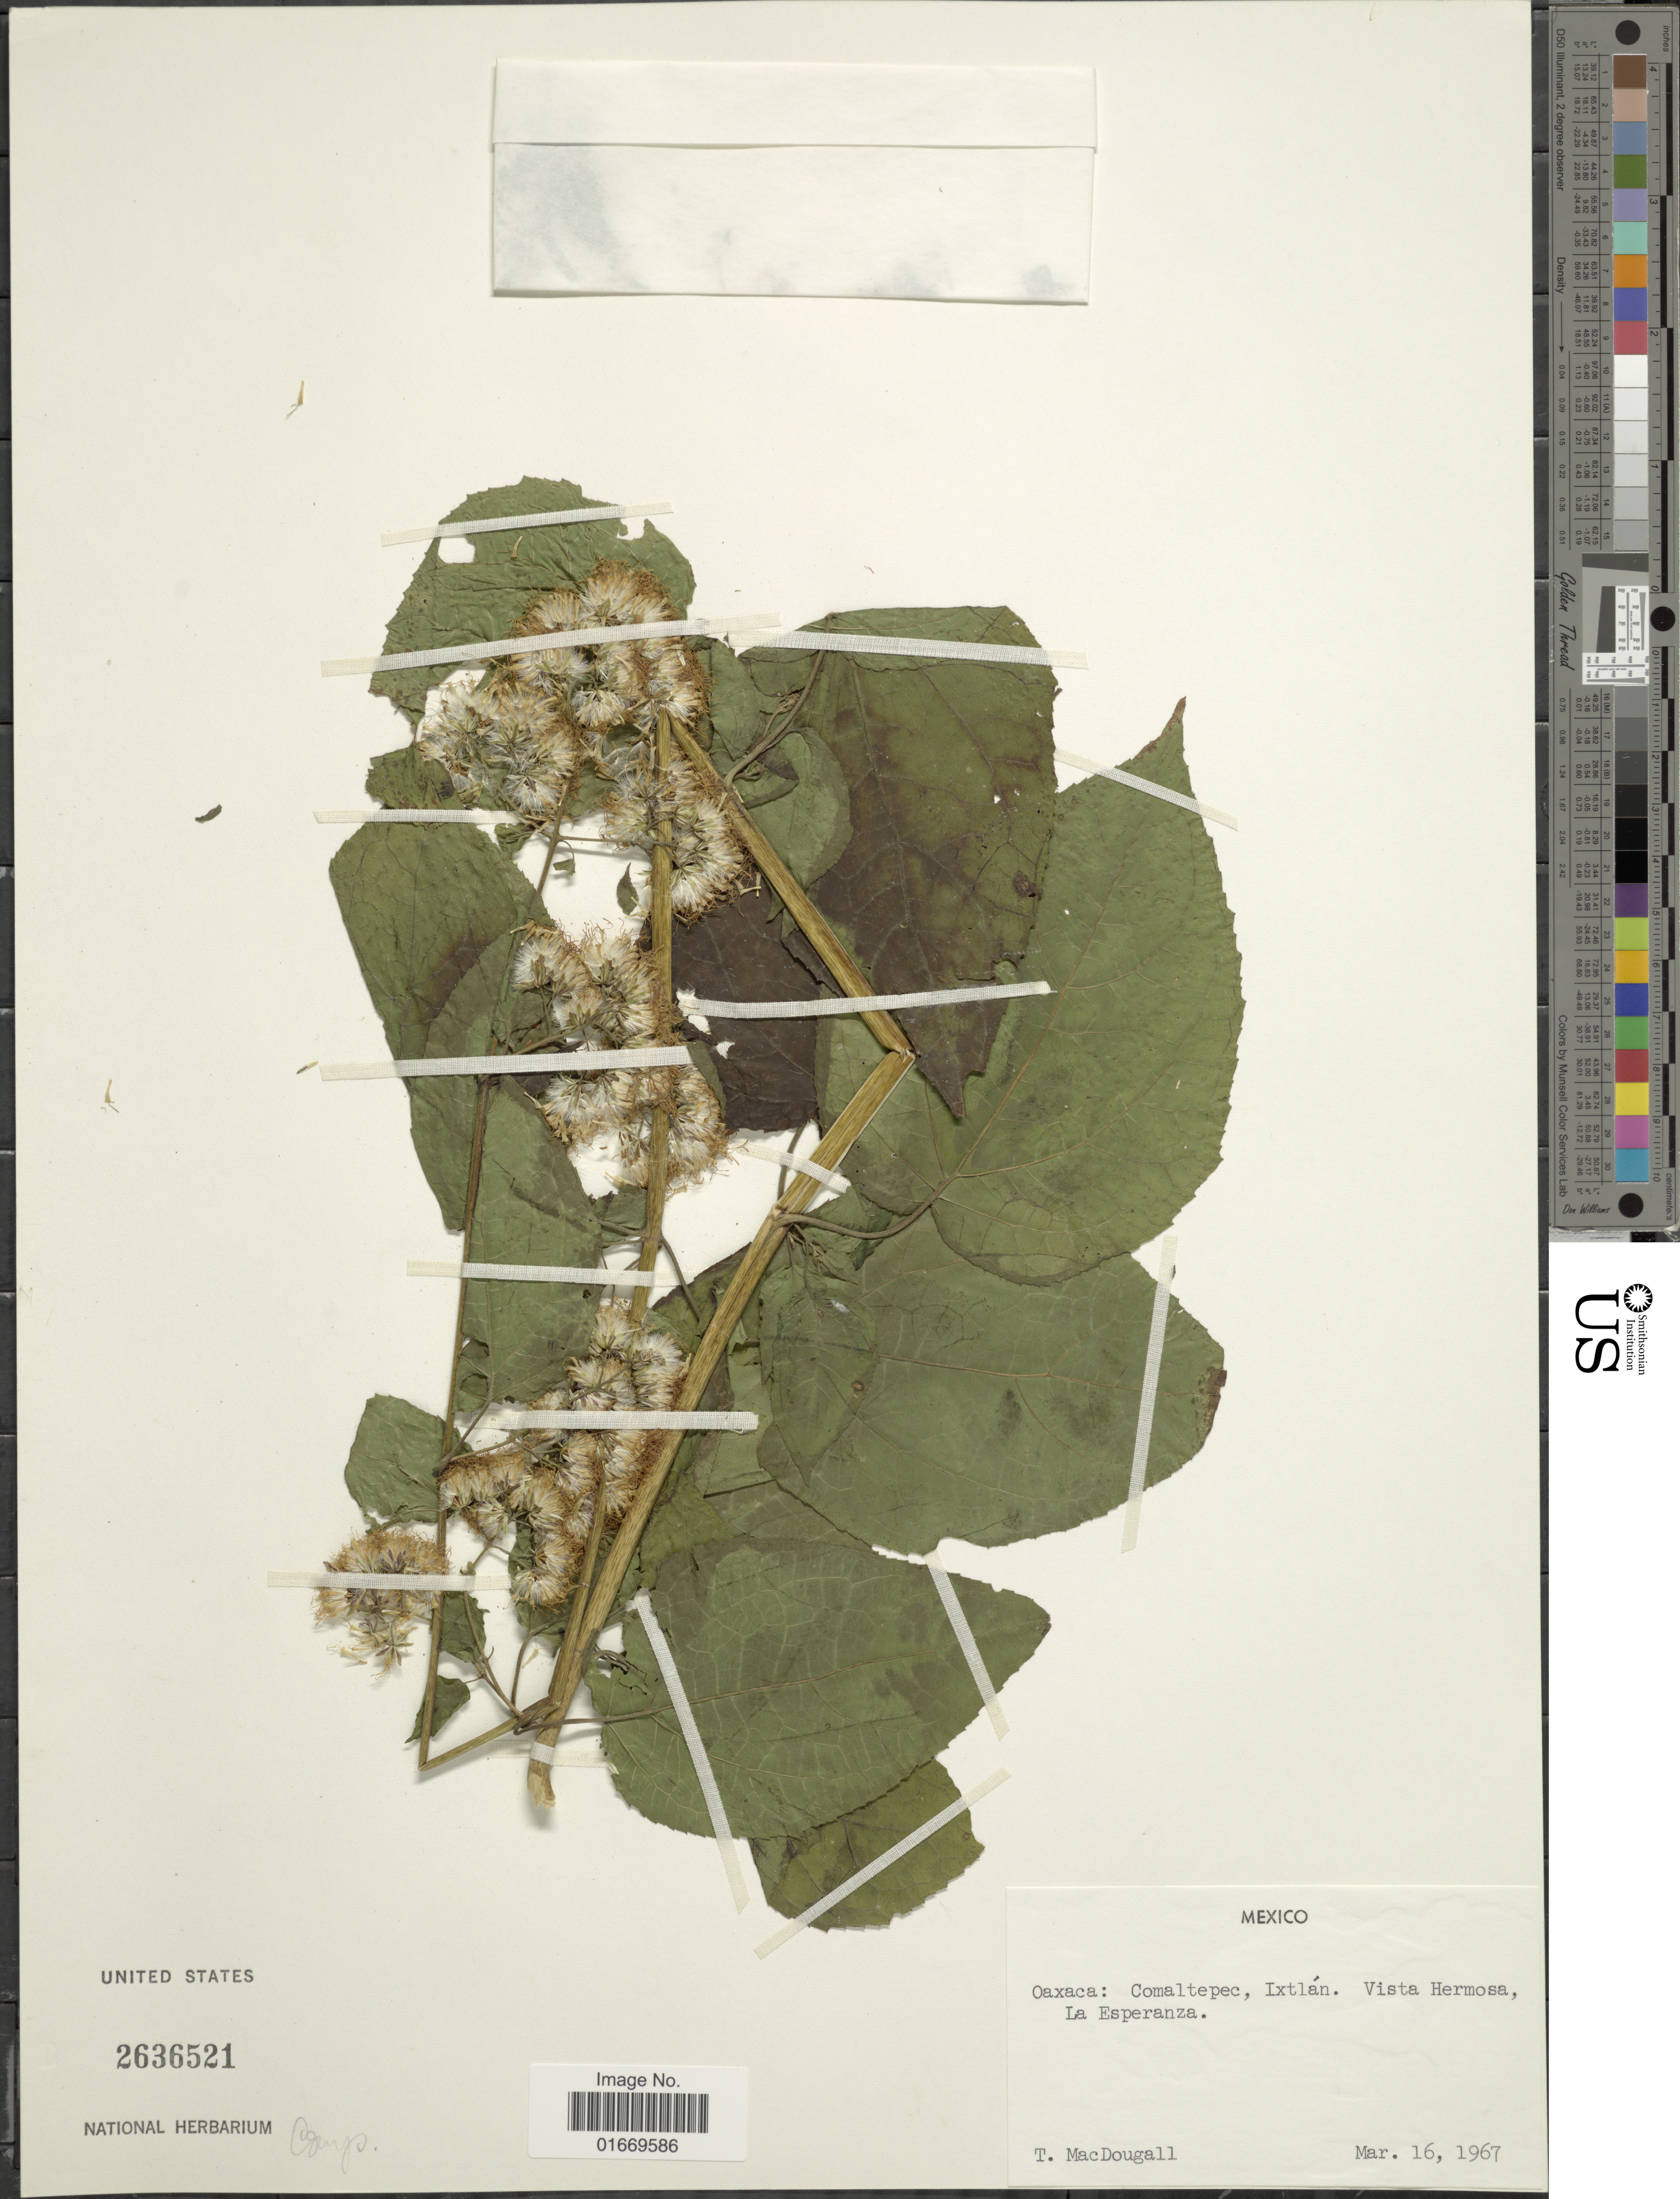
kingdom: Plantae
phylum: Tracheophyta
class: Magnoliopsida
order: Asterales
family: Asteraceae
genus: Decachaeta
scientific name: Decachaeta perornata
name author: (Klatt) R.M. King & H. Rob.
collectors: T. McDougall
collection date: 1967-03-16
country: Mexico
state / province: Oaxaca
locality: Mexico. Oaxaca: Comaltepec, Ixtlan. Vista Hermosa, La Esperanza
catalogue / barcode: US 2636521